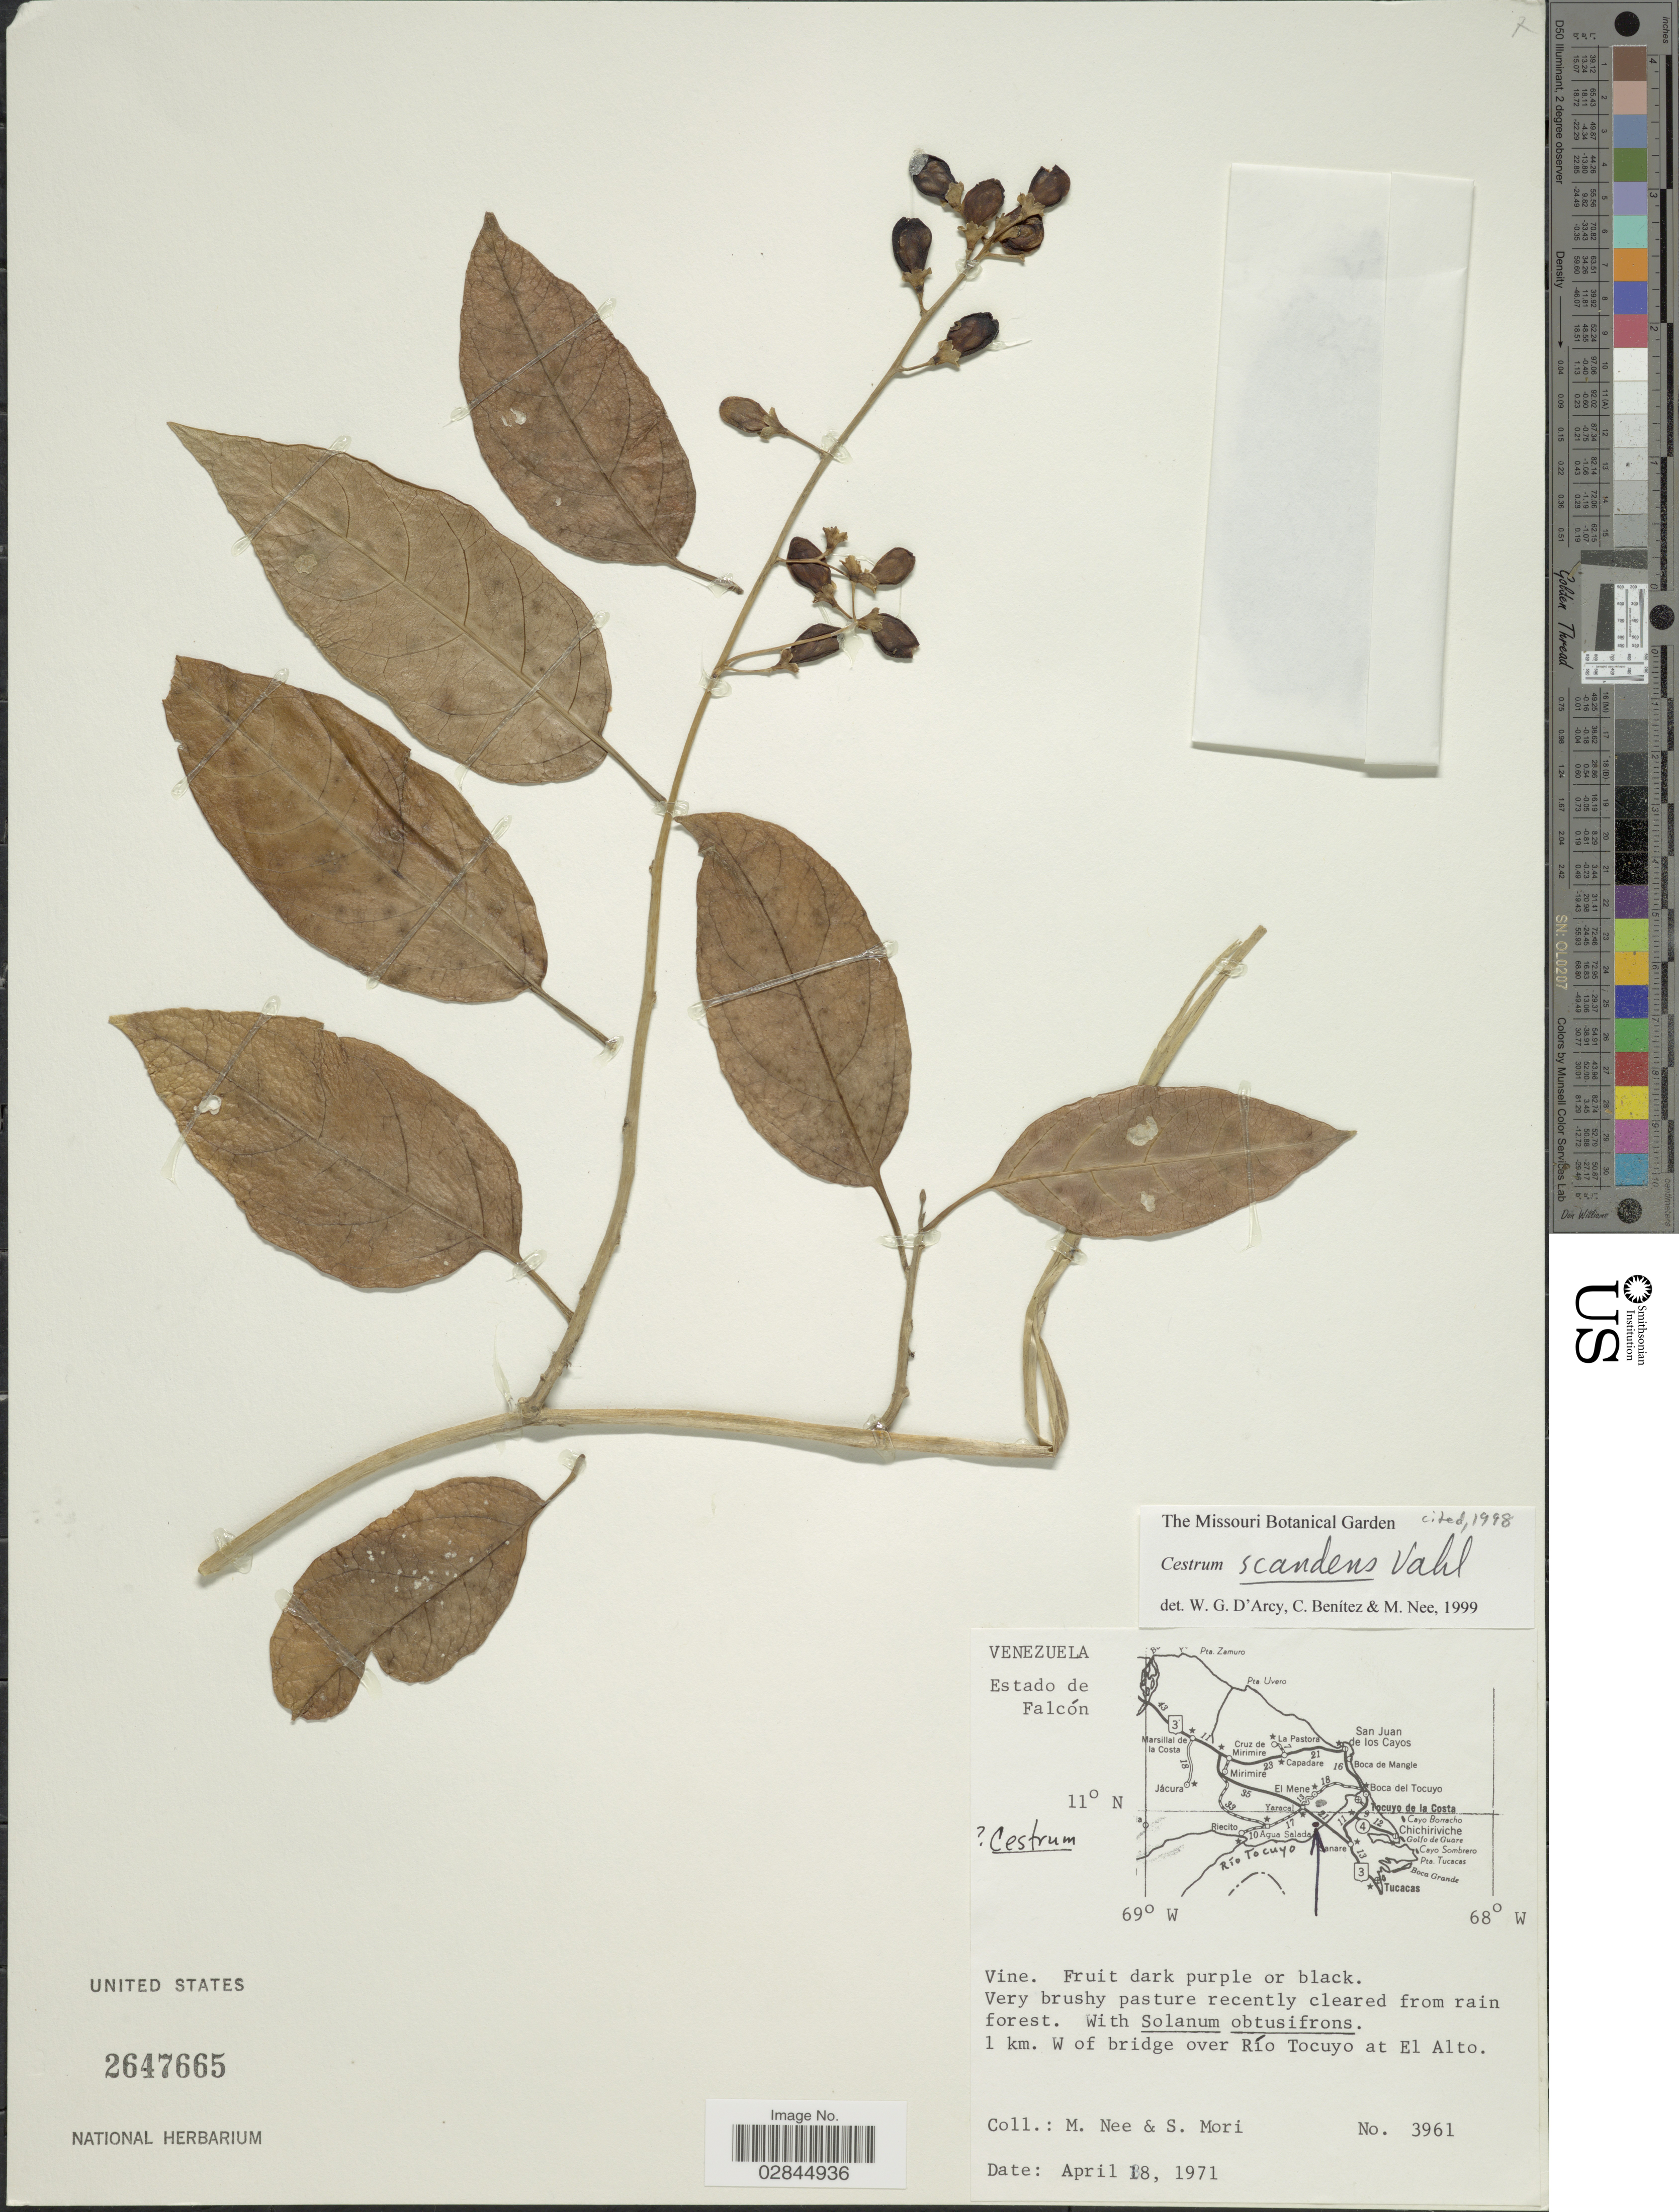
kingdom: Plantae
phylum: Tracheophyta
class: Magnoliopsida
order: Solanales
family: Solanaceae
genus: Cestrum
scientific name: Cestrum scandens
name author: Vahl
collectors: M. Nee & S. Mori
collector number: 3961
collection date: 1971-04-18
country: Venezuela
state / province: Falcón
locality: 1 km. W of bridge over Río Tocuyo at El Alto.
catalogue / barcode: US 2647665